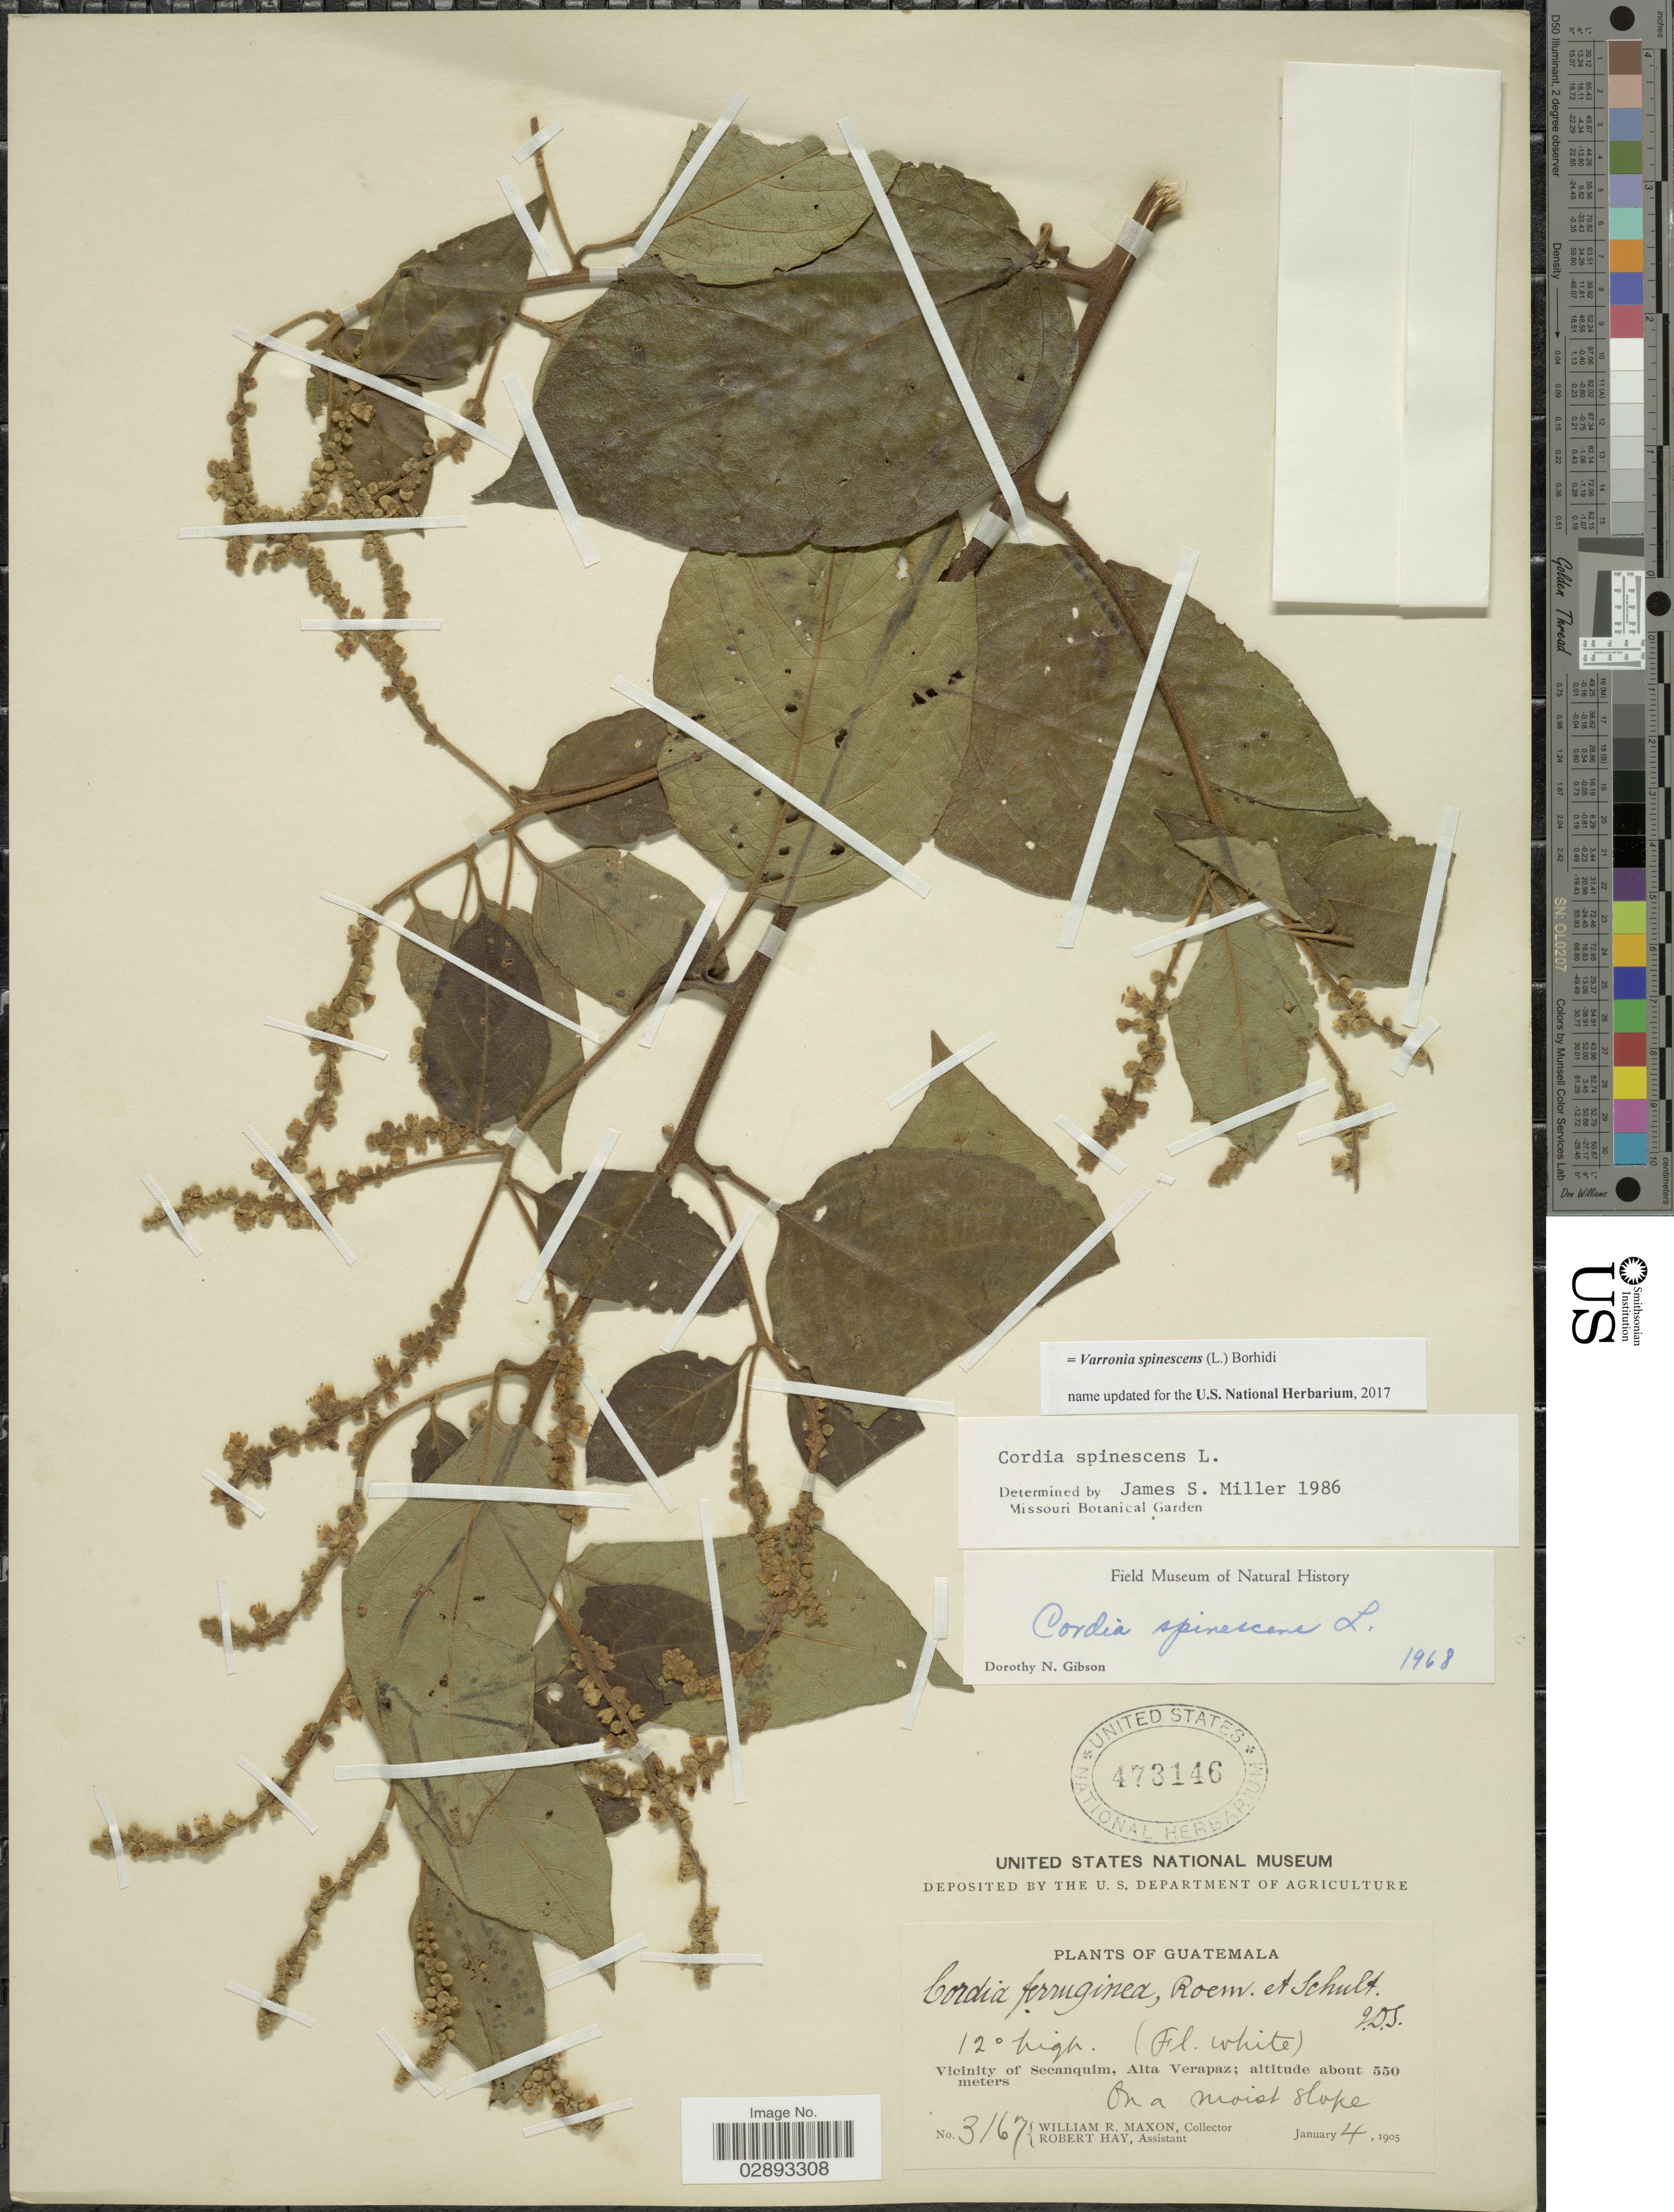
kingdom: Plantae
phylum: Tracheophyta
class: Magnoliopsida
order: Boraginales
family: Cordiaceae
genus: Varronia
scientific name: Varronia spinescens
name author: (L.) Borhidi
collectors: W. R. Maxon & R. Hay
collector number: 3167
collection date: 1905-01-04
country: Guatemala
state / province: Alta Verapaz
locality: Vicinity of Secanquim, Alta Verapaz.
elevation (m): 550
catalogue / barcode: US 473146